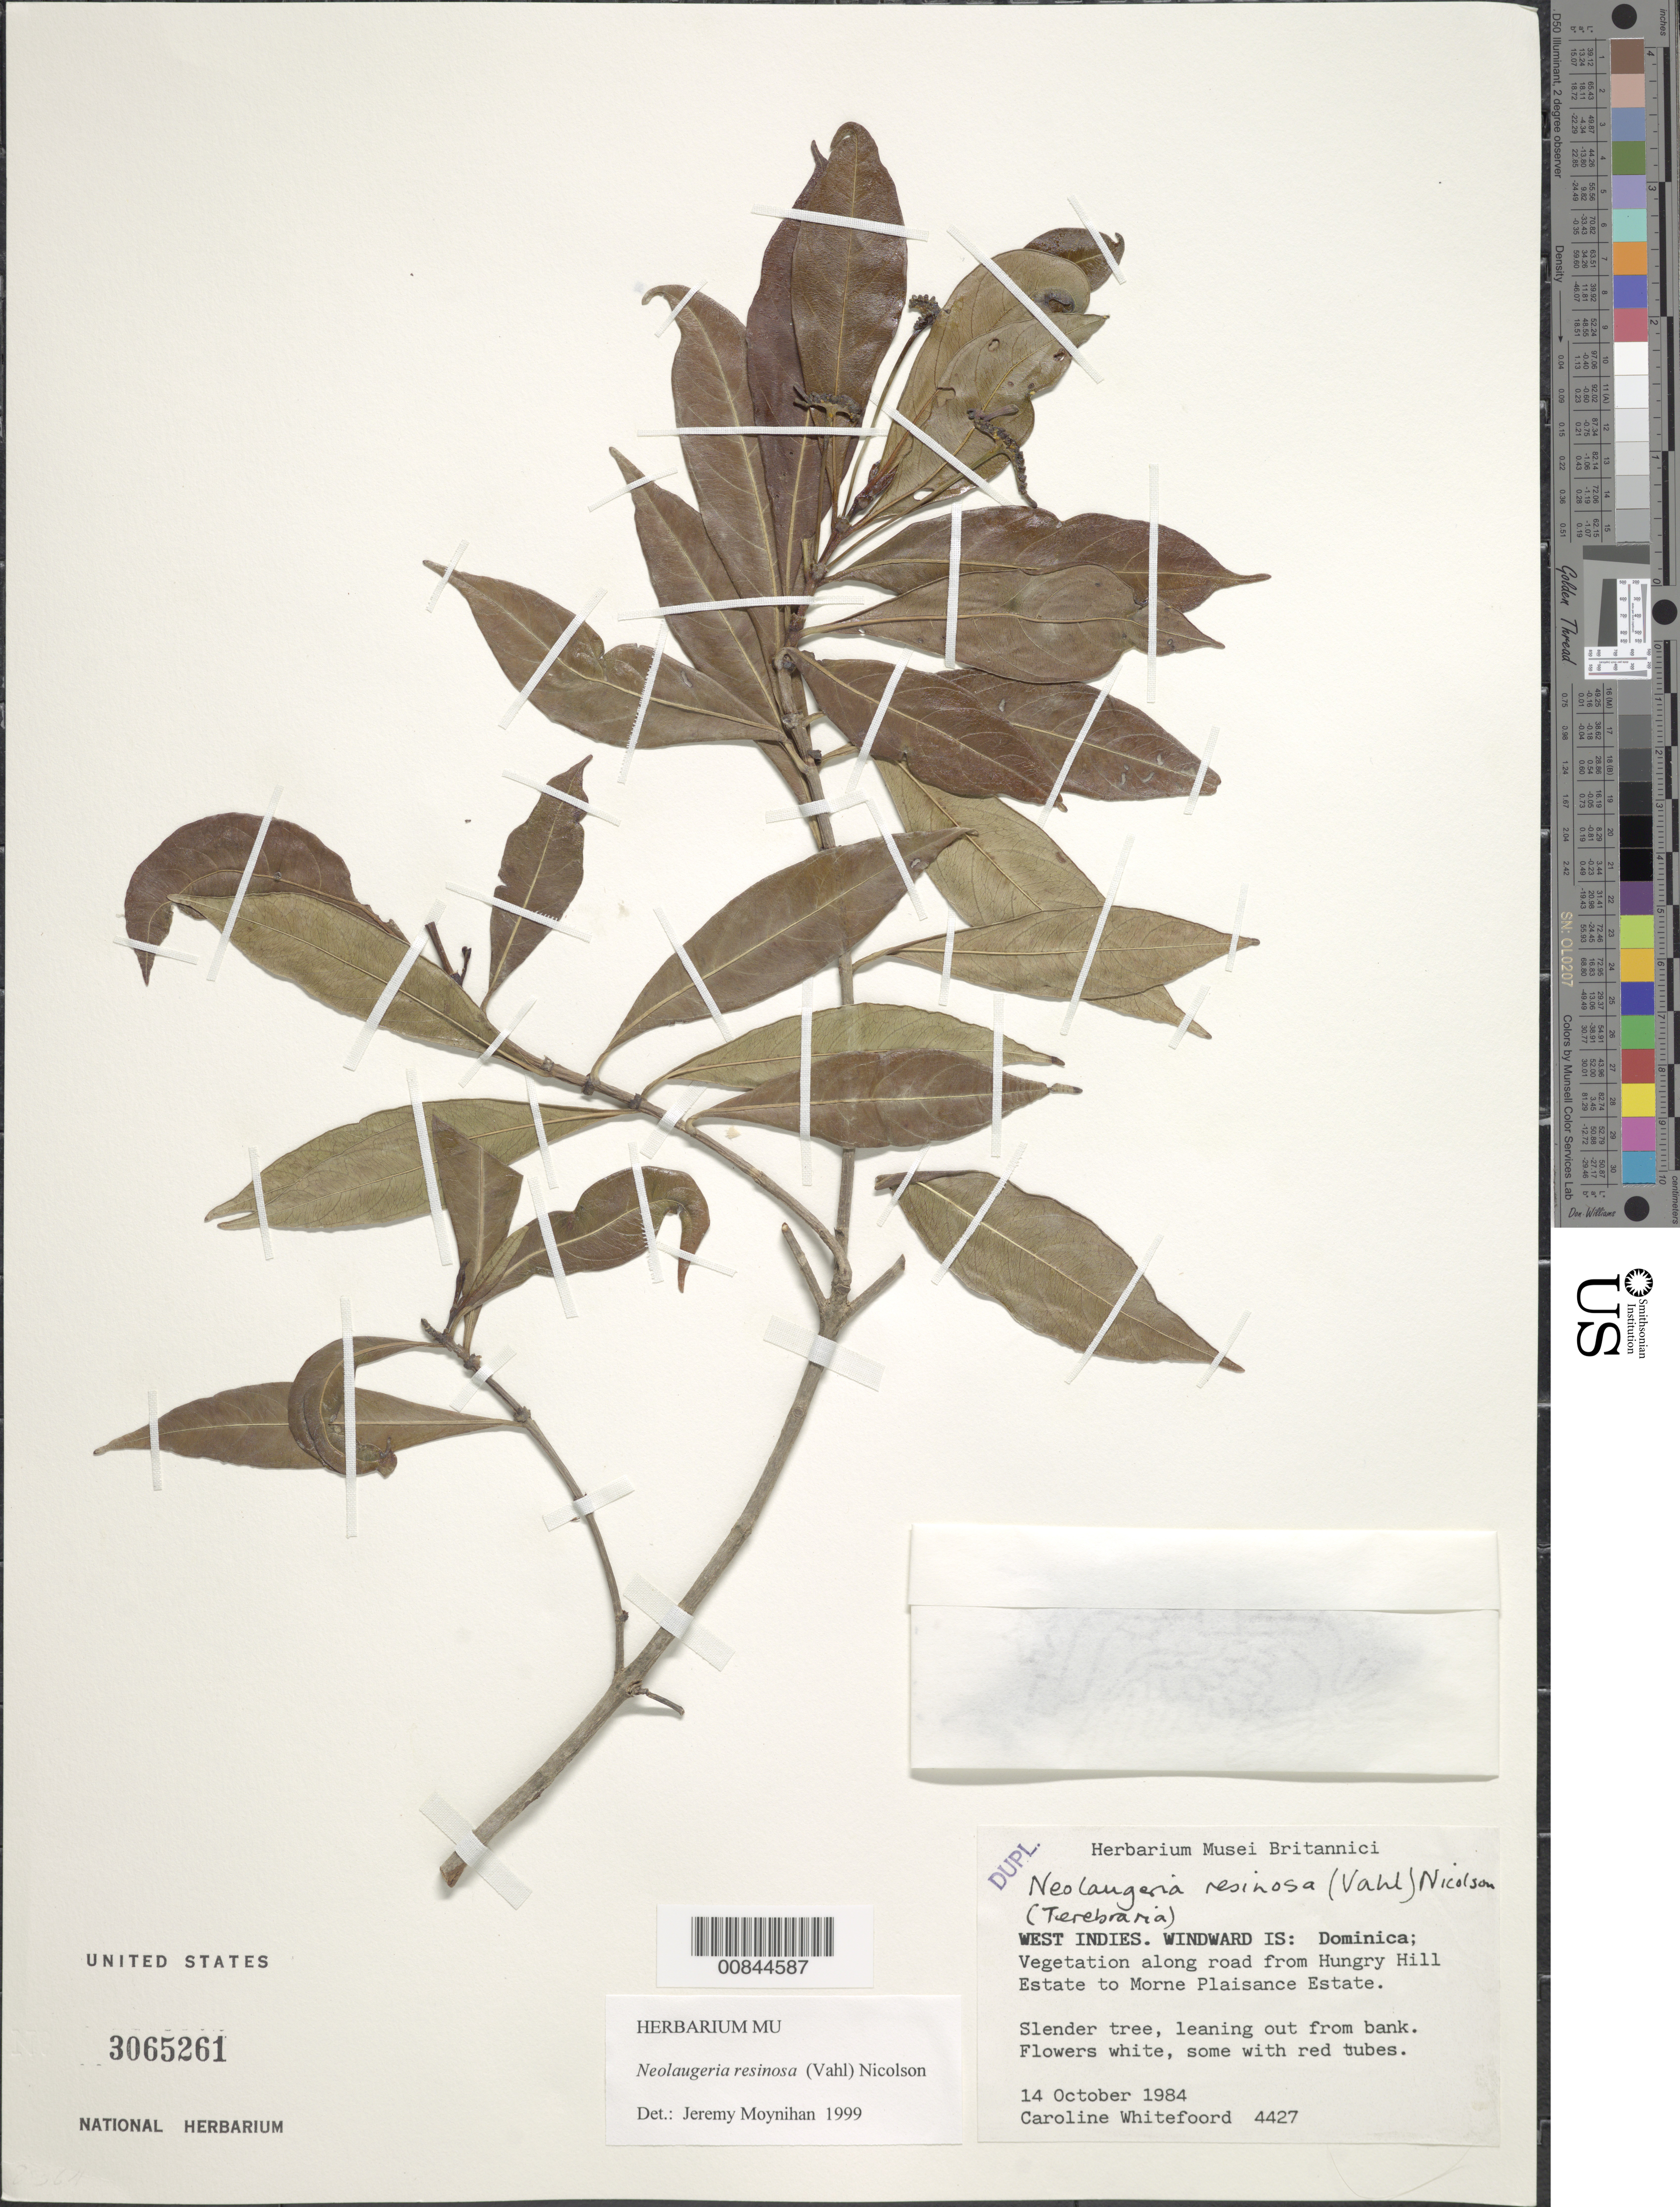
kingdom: Plantae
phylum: Tracheophyta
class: Magnoliopsida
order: Gentianales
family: Rubiaceae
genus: Stenostomum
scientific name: Stenostomum resinosum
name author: (Vahl) Griseb.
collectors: C. Whitefoord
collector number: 4427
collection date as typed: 14 Oct 1984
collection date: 1984-10-14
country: Dominica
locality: Along road from Hungry Hill Estate to Morne Plaisance Estate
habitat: Road bank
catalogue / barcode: US 3065261